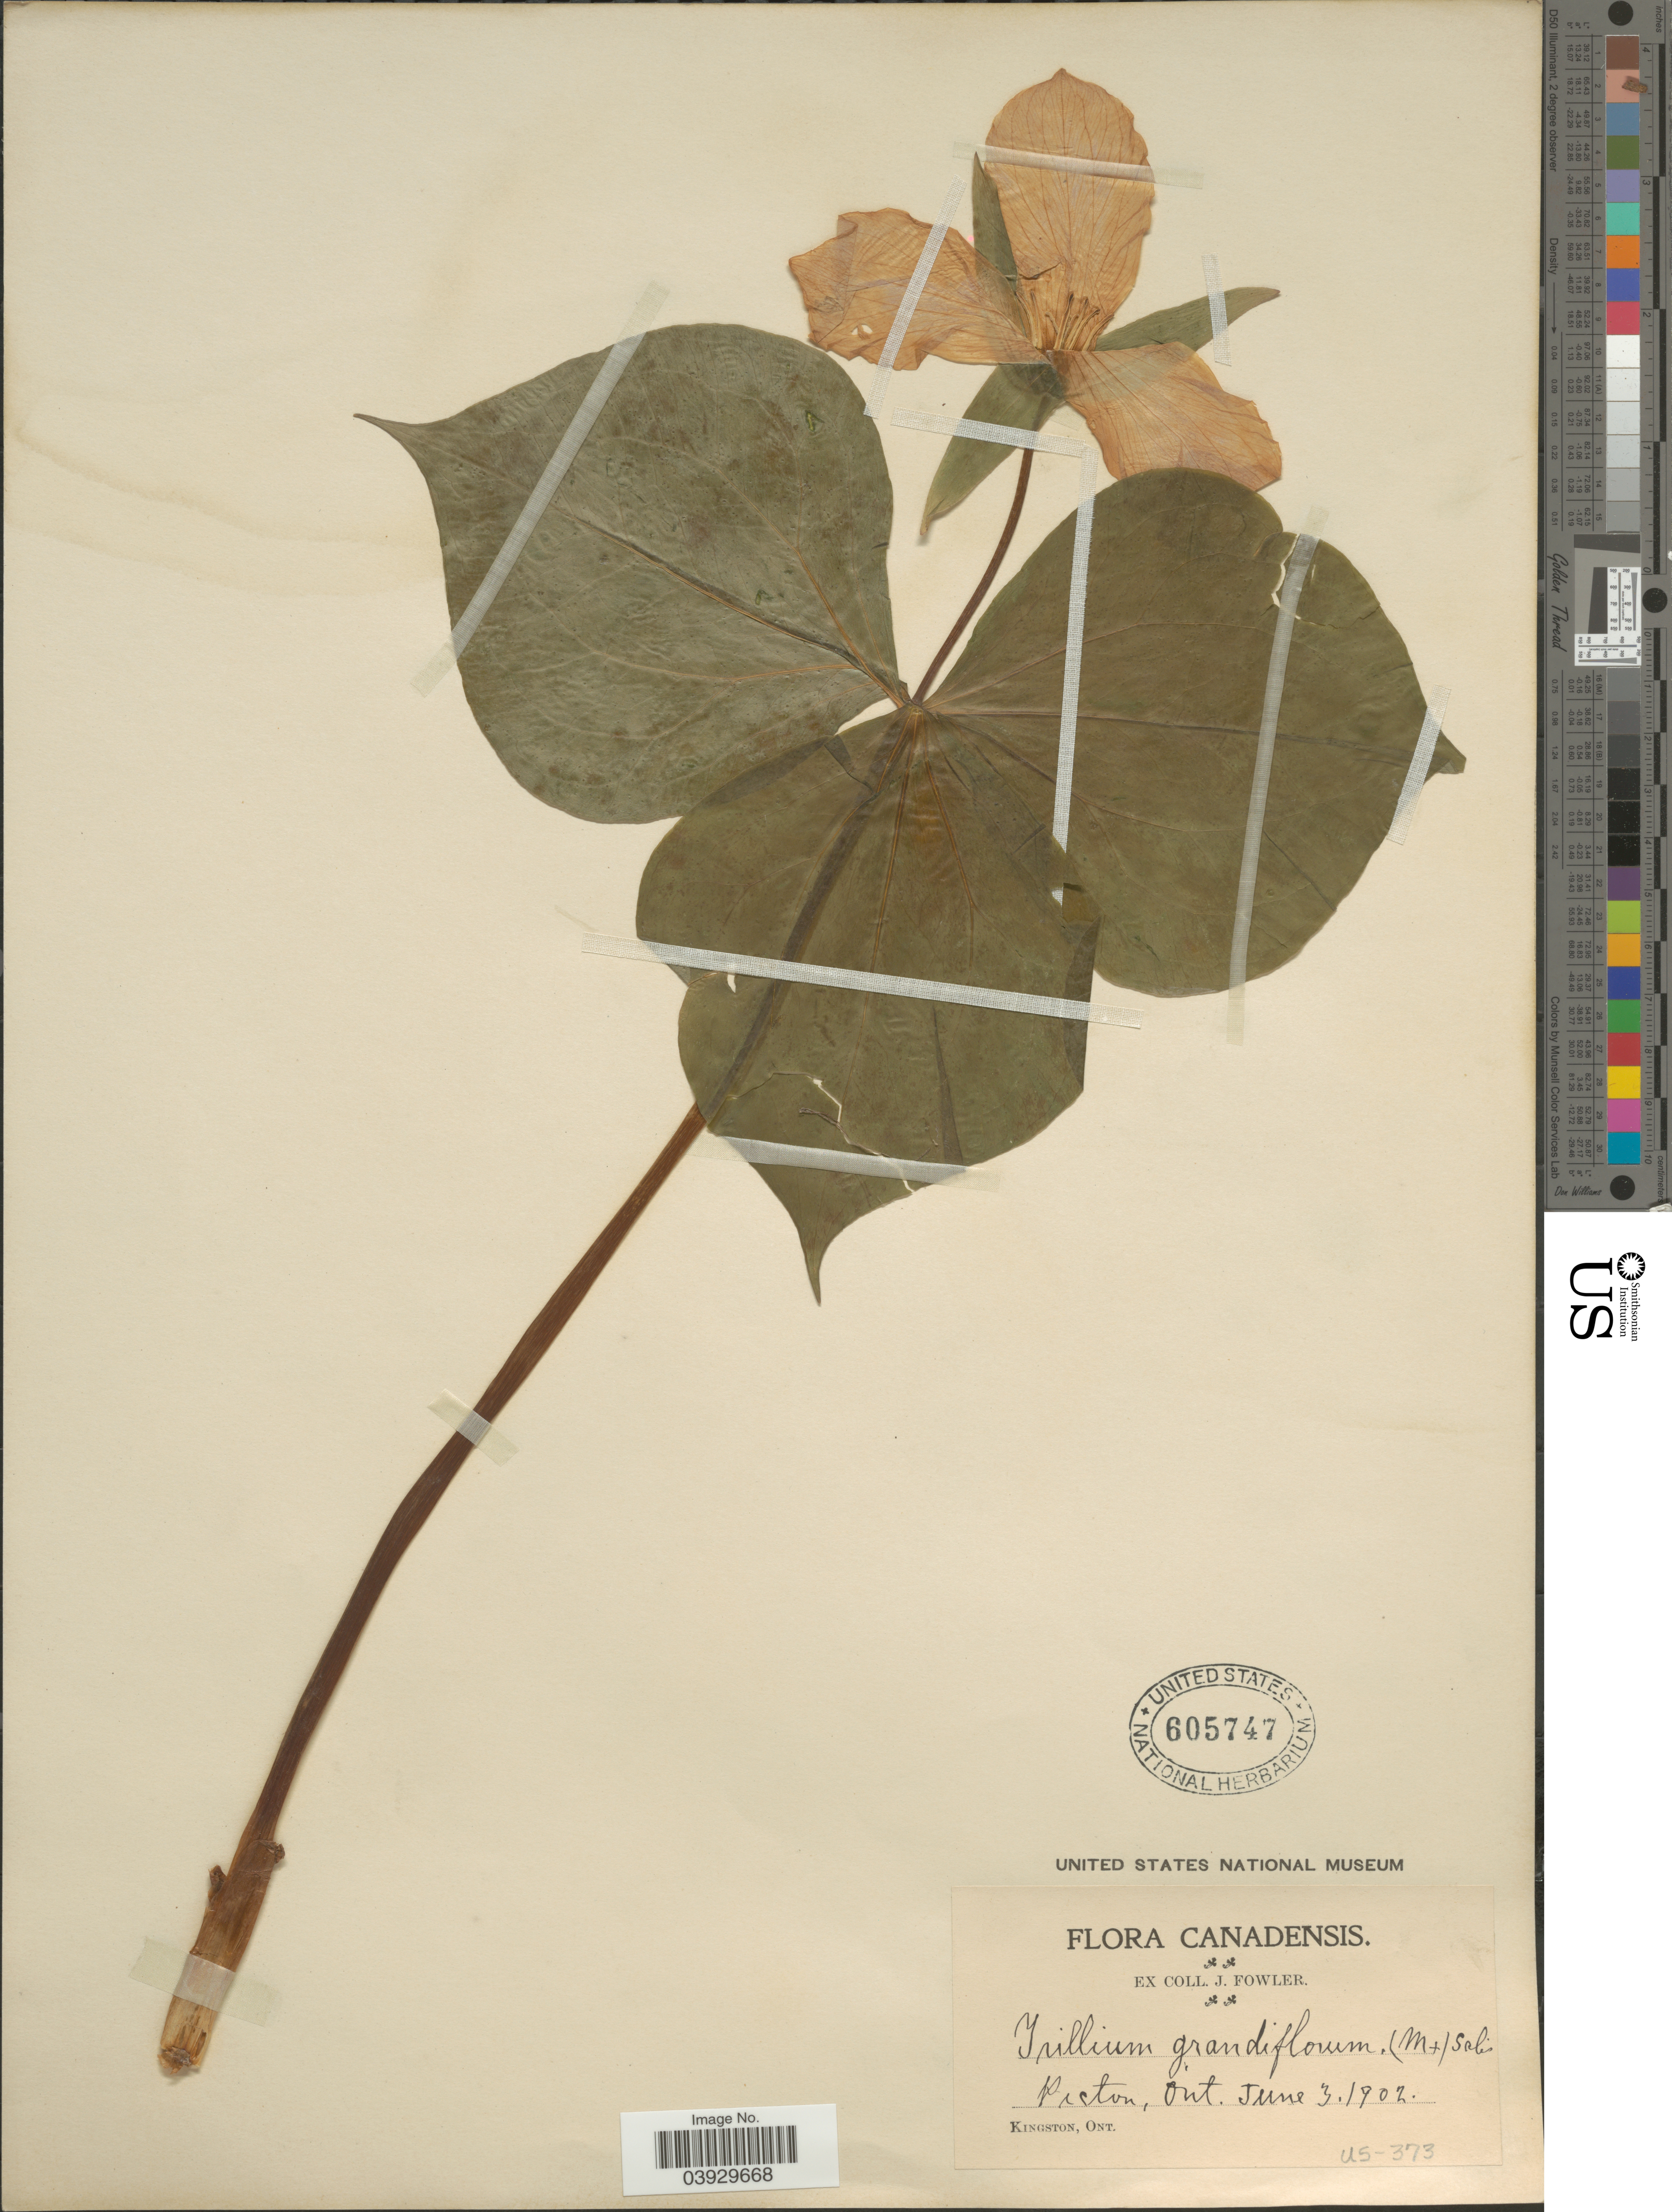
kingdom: Plantae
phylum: Tracheophyta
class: Liliopsida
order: Liliales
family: Melanthiaceae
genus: Trillium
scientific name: Trillium grandiflorum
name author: (Michx.) Salisb.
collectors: J. Fowler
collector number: US-373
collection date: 1902-06-03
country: Canada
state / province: Ontario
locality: Piston.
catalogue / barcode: US 605747